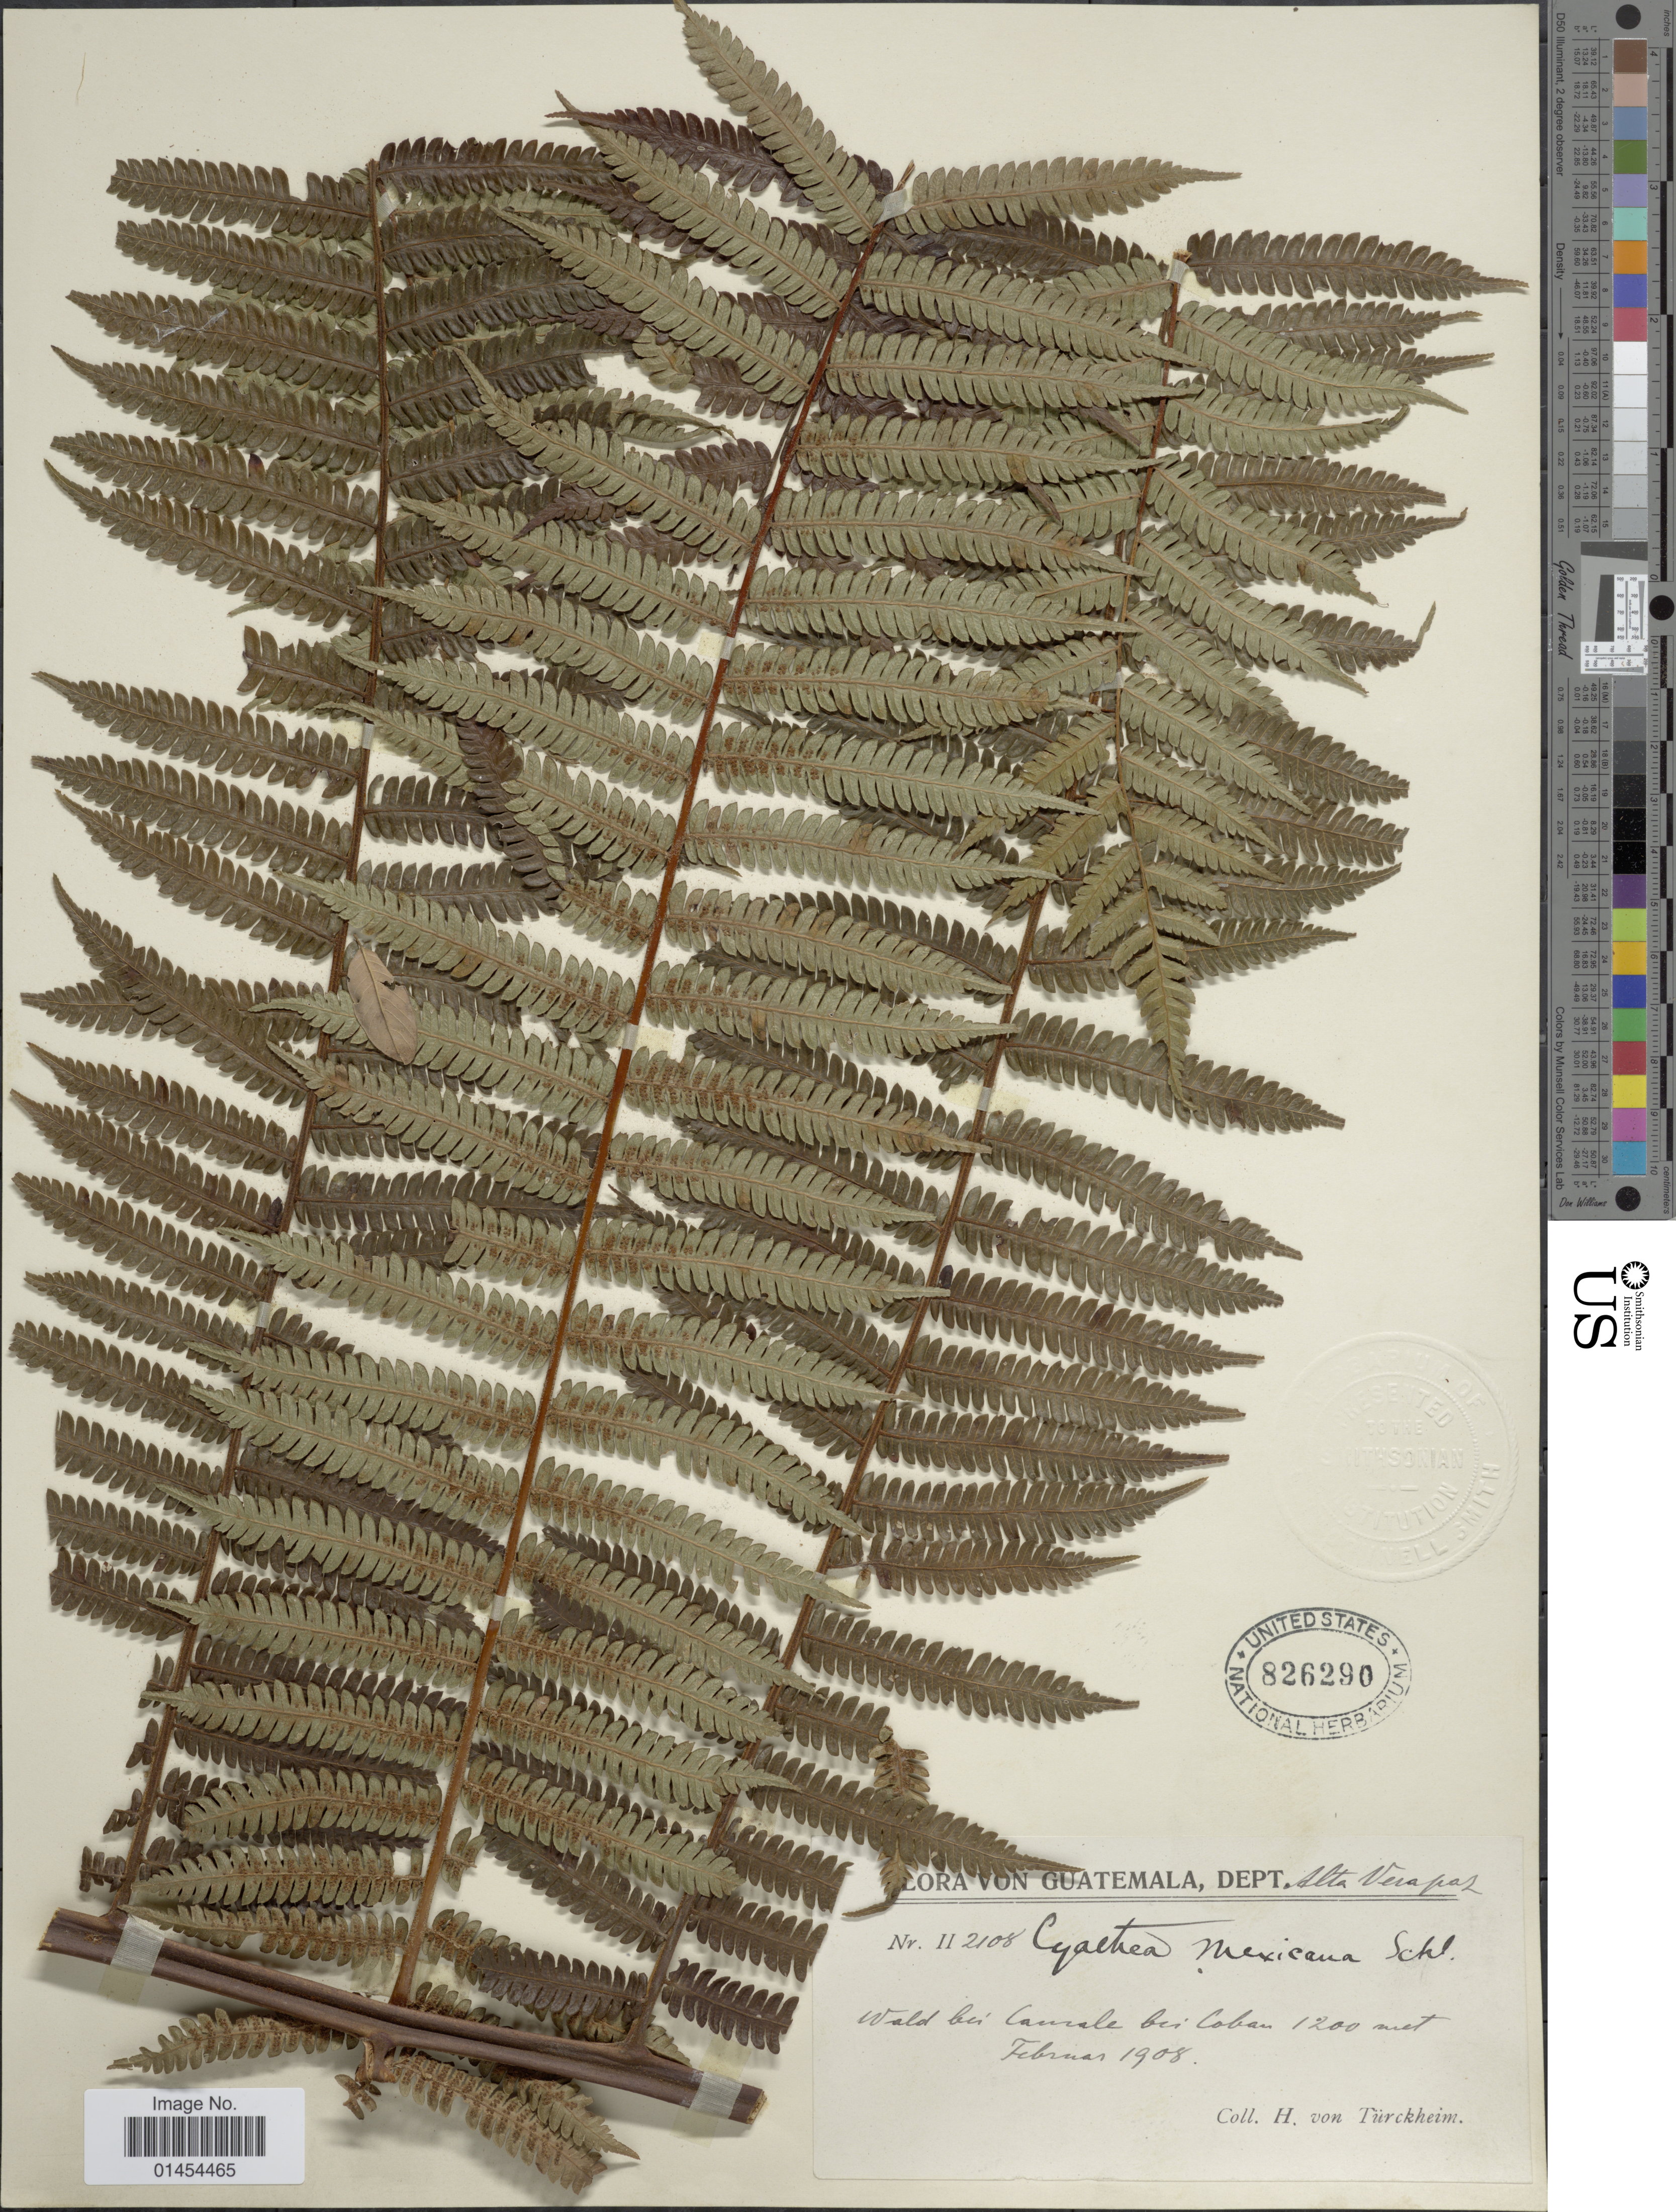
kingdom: Plantae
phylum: Tracheophyta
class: Polypodiopsida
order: Cyatheales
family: Cyatheaceae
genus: Alsophila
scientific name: Alsophila firma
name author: (Baker) D.S. Conant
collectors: H. von Türckheim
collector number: II 2108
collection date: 1908-02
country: Guatemala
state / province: Alta Verapaz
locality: Wald bei Cancale bei Cobán [forest at Cancale near Cobán]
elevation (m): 1200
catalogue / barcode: US 826290